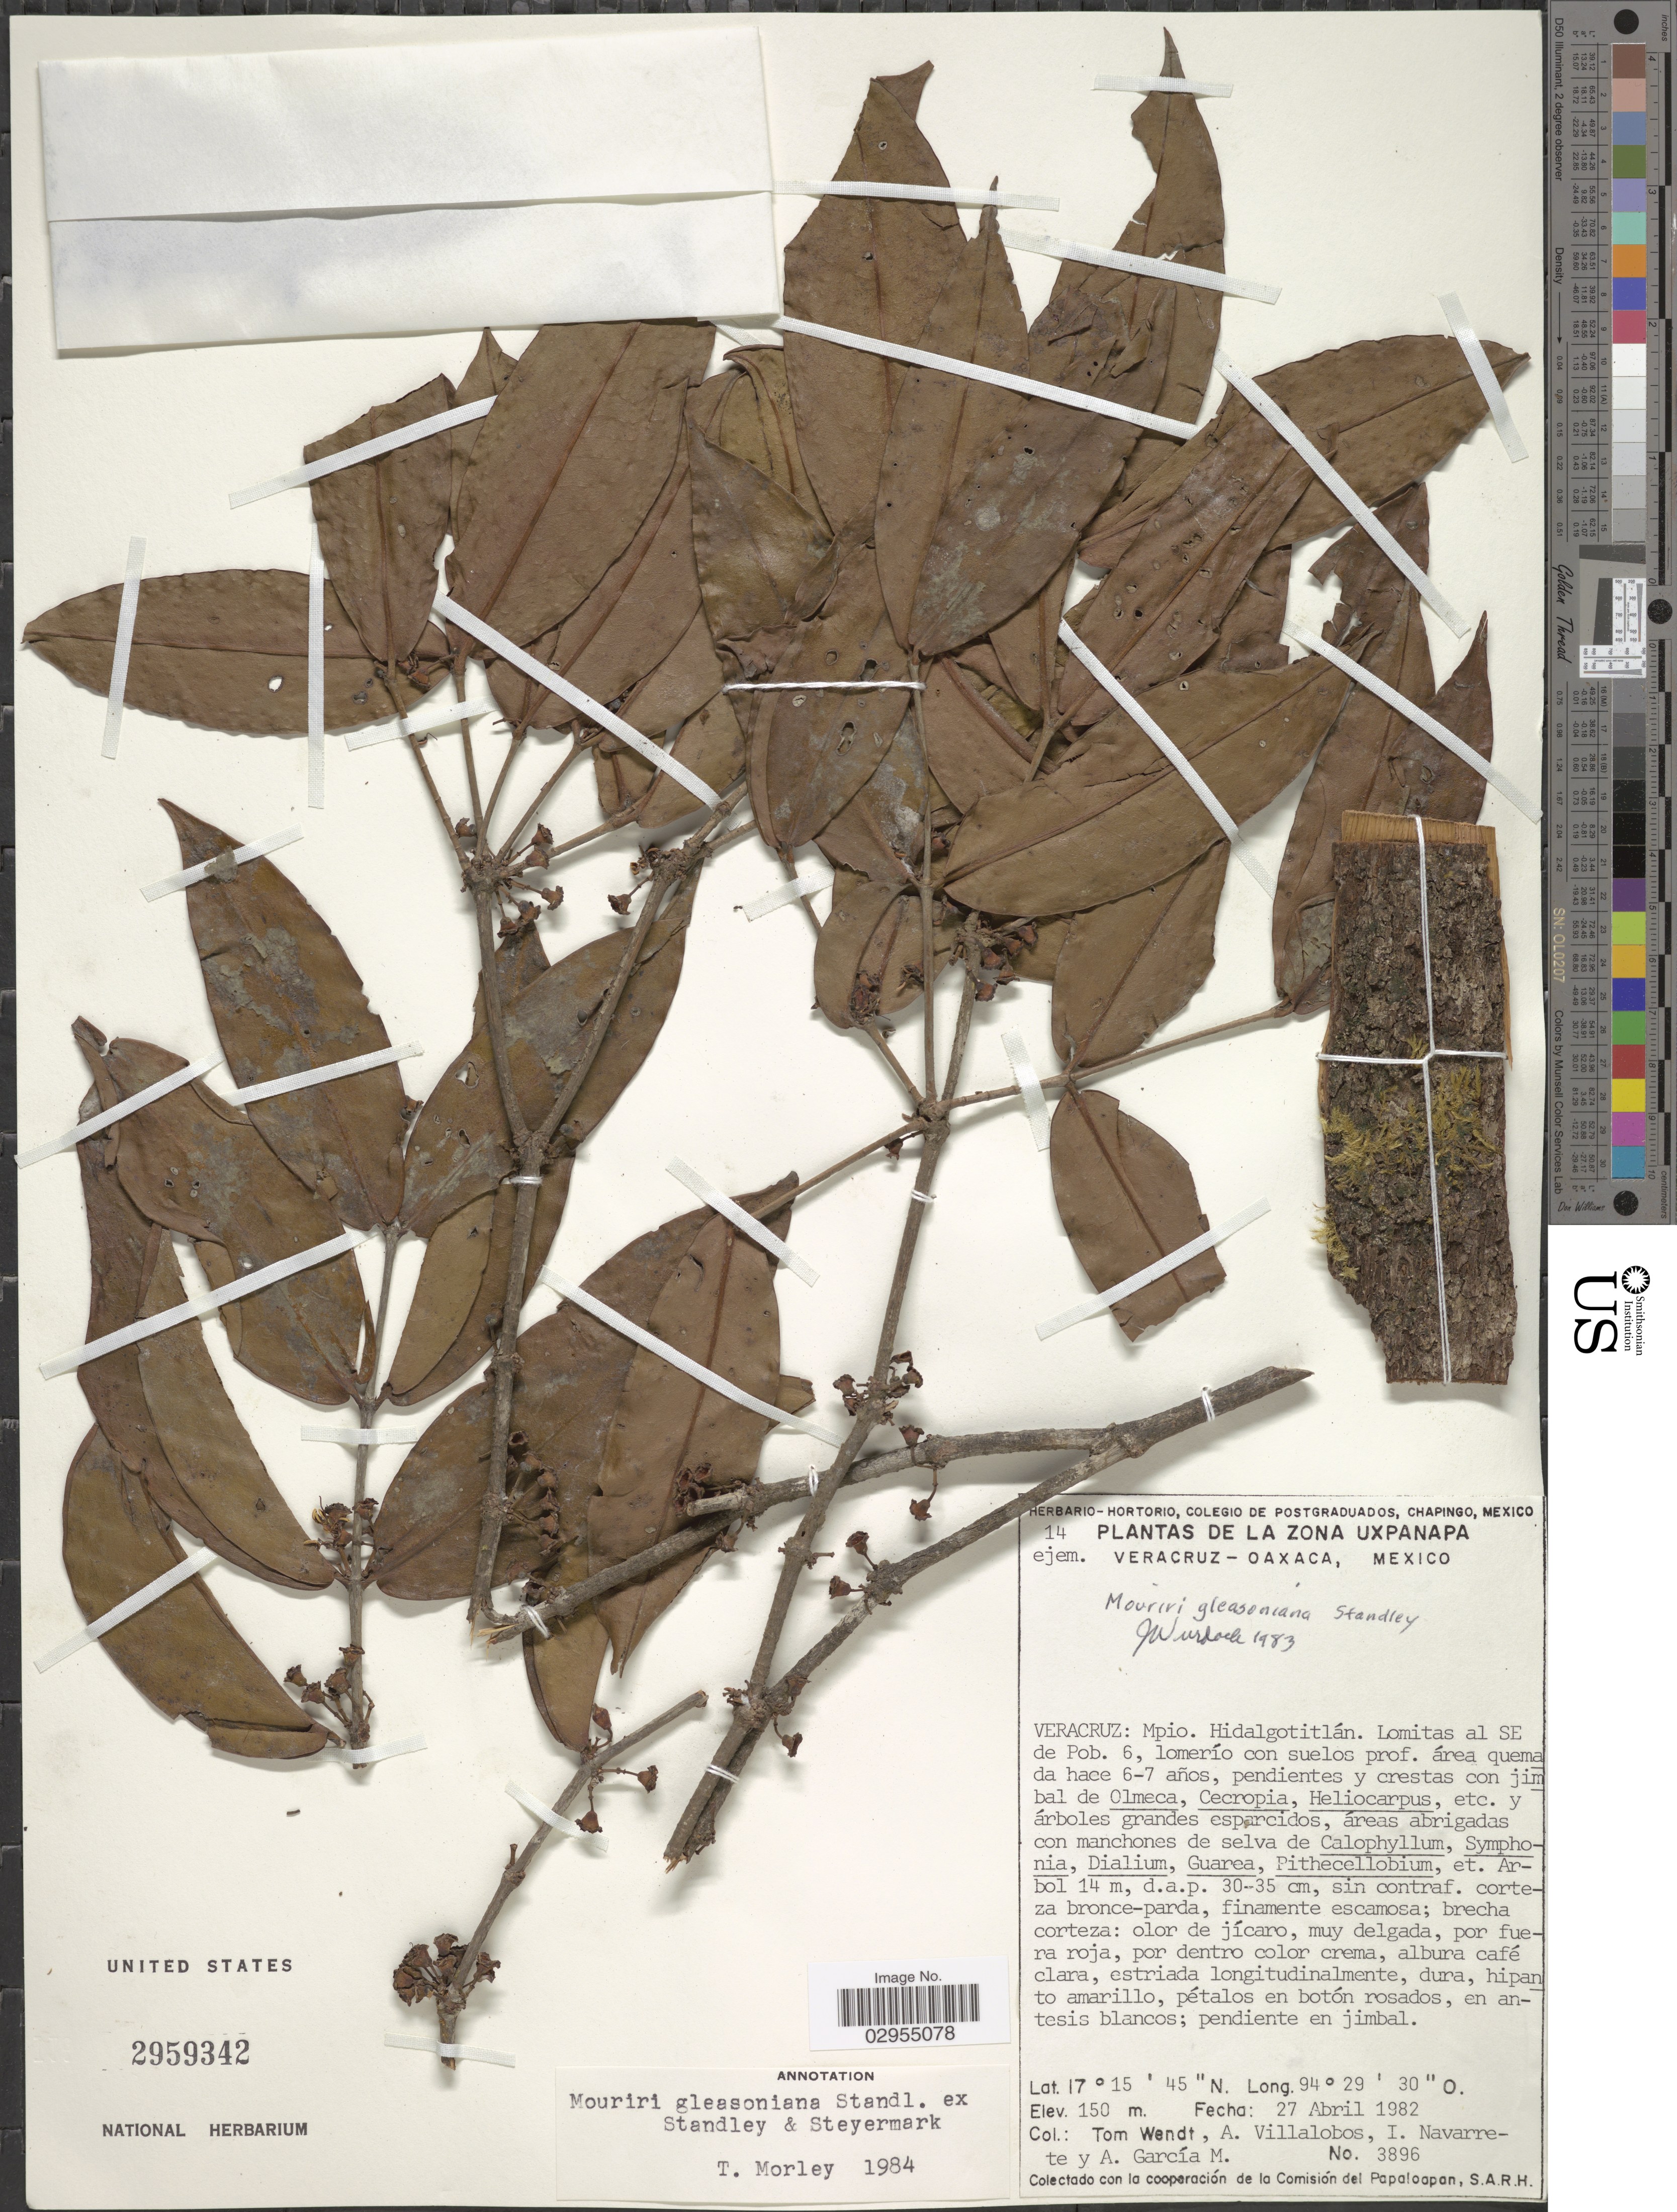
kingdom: Plantae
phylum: Tracheophyta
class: Magnoliopsida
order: Myrtales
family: Melastomataceae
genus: Mouriri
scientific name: Mouriri gleasoniana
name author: Standl.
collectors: T. L. Wendt, A. Villalobos, I. Navarrete & A. García M.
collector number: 3896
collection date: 1982-04-27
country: Mexico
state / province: Veracruz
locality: La Zona Uxpanapa. Veracruz: Mpio. Hidalgotitlán. Lomitas al SE de Pob. 6, lomerío con suelos prof. área quemada hace 6-7 años.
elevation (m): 150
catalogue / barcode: US 2959342